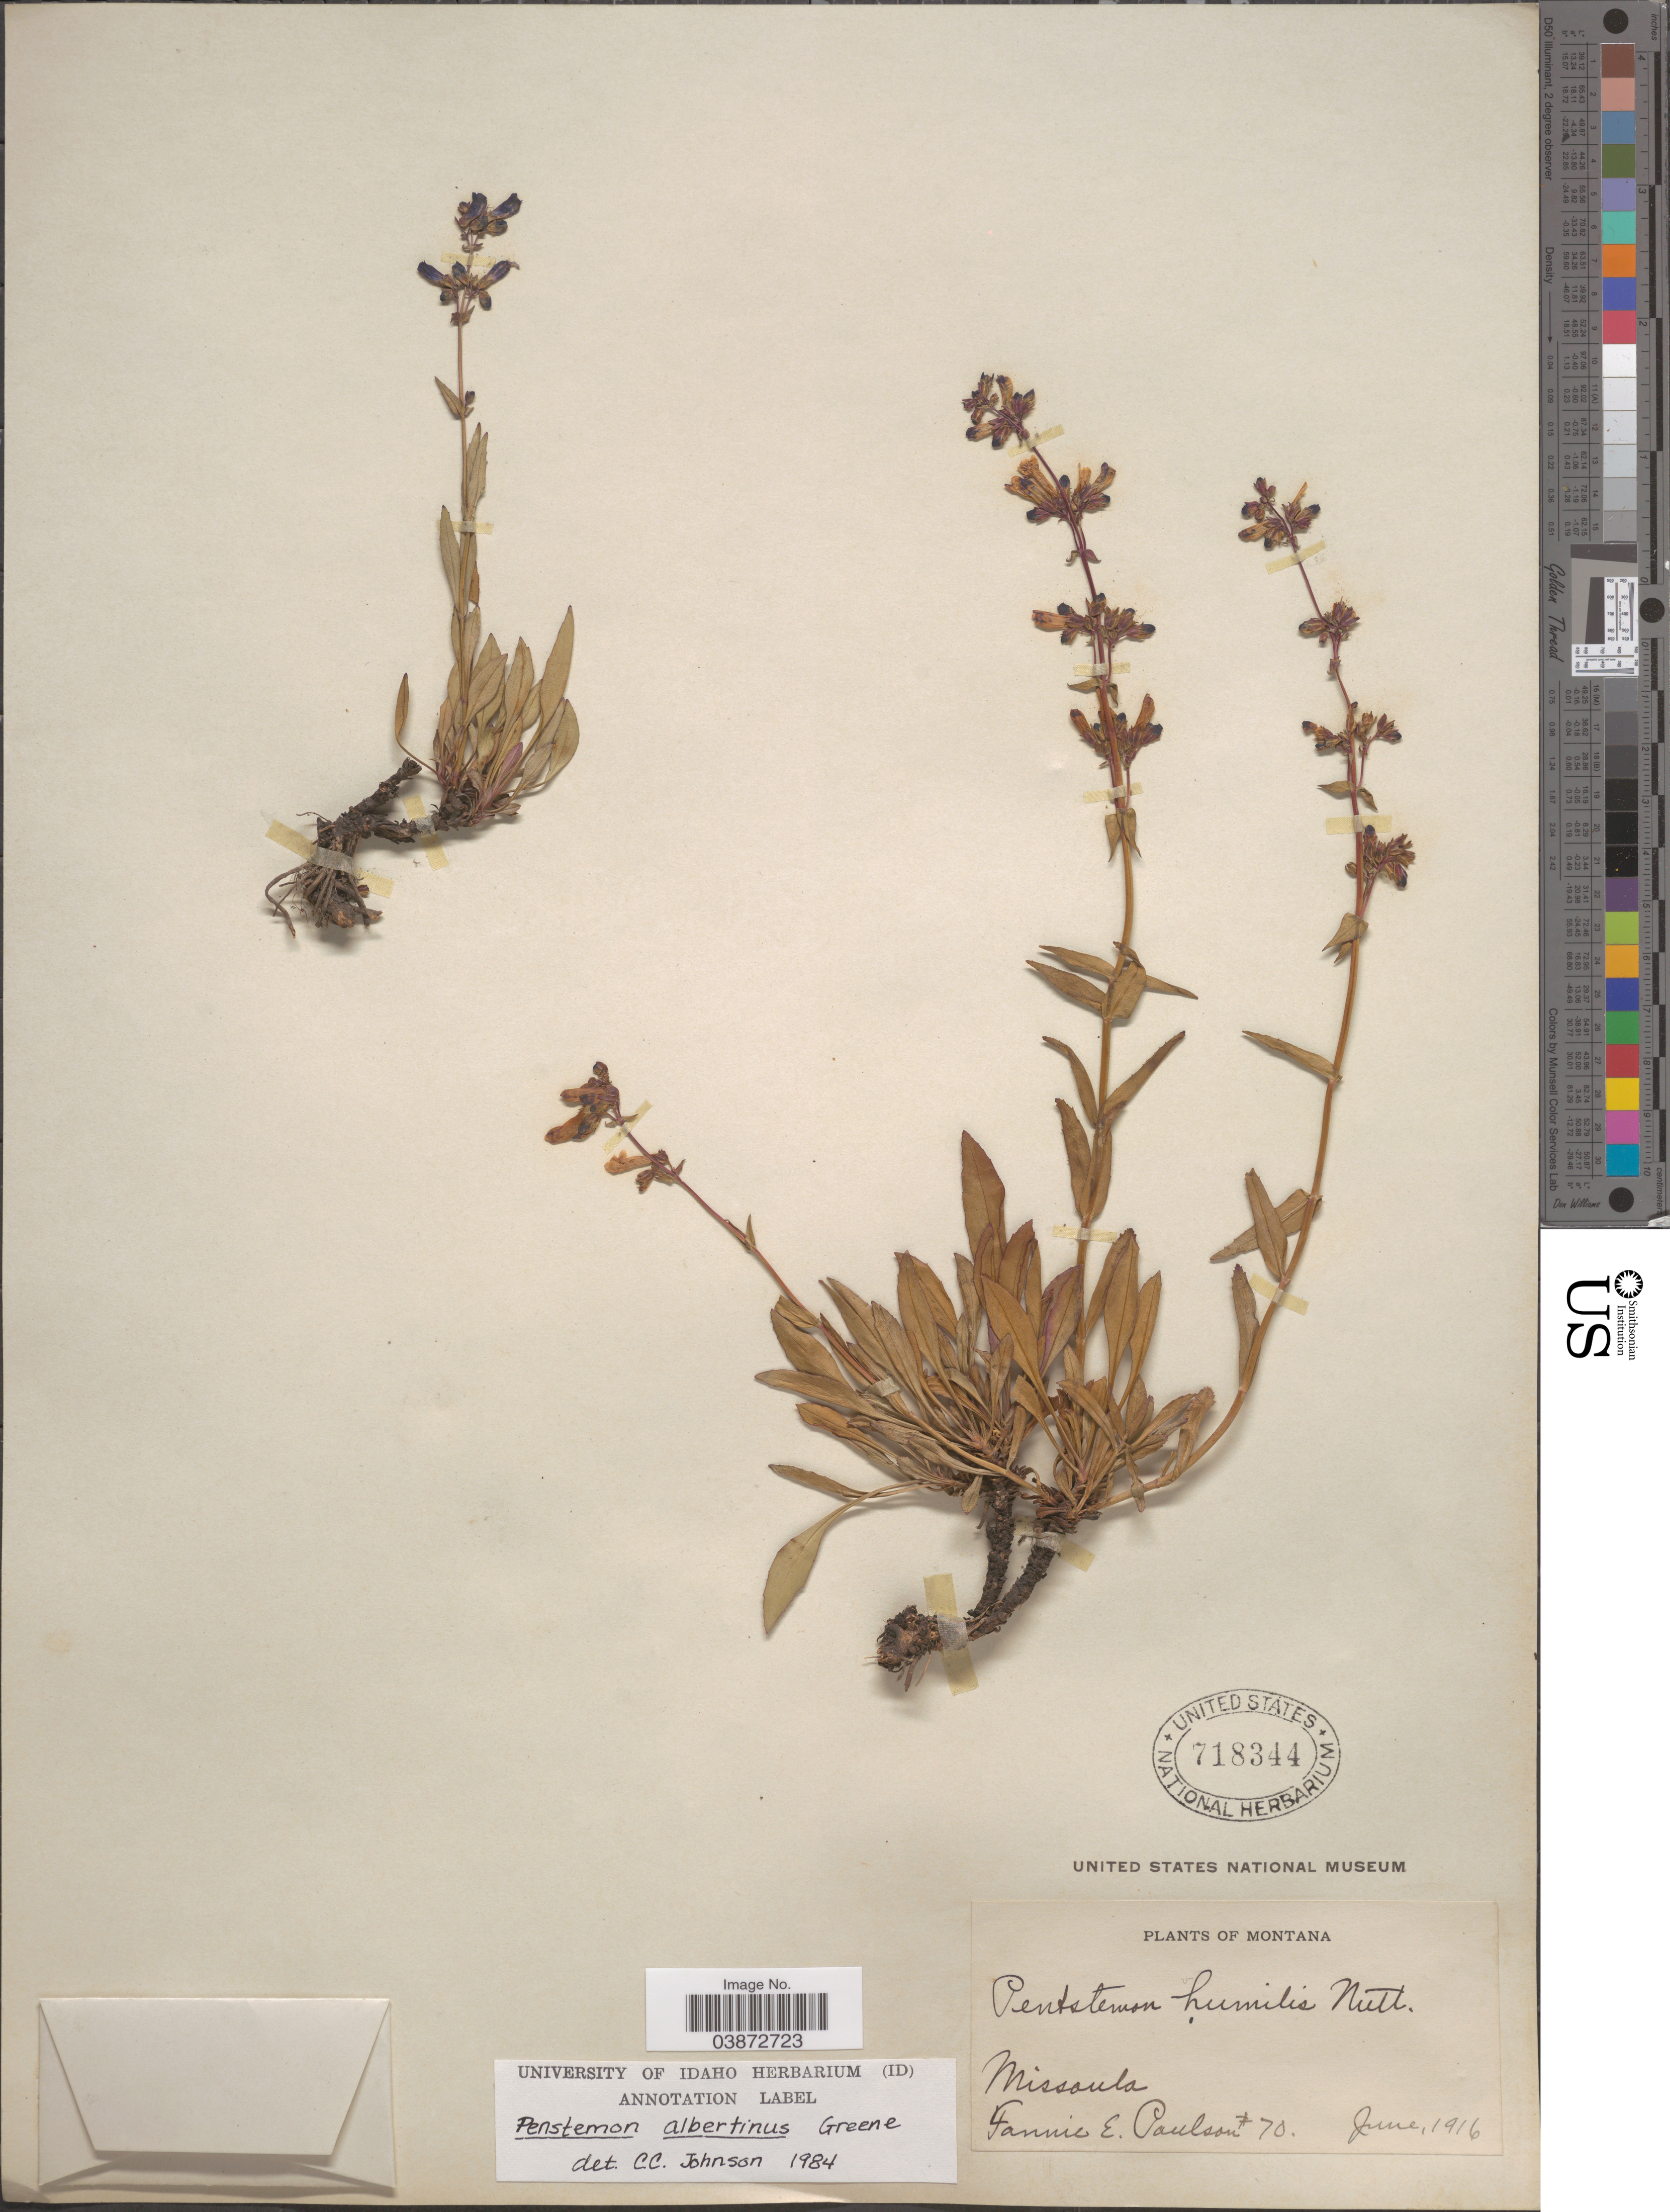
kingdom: Plantae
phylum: Tracheophyta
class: Magnoliopsida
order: Lamiales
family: Plantaginaceae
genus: Penstemon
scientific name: Penstemon albertinus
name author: Greene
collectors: F. Palmer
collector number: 70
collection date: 1916-06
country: United States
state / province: Montana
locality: Missoula.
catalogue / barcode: US 718344